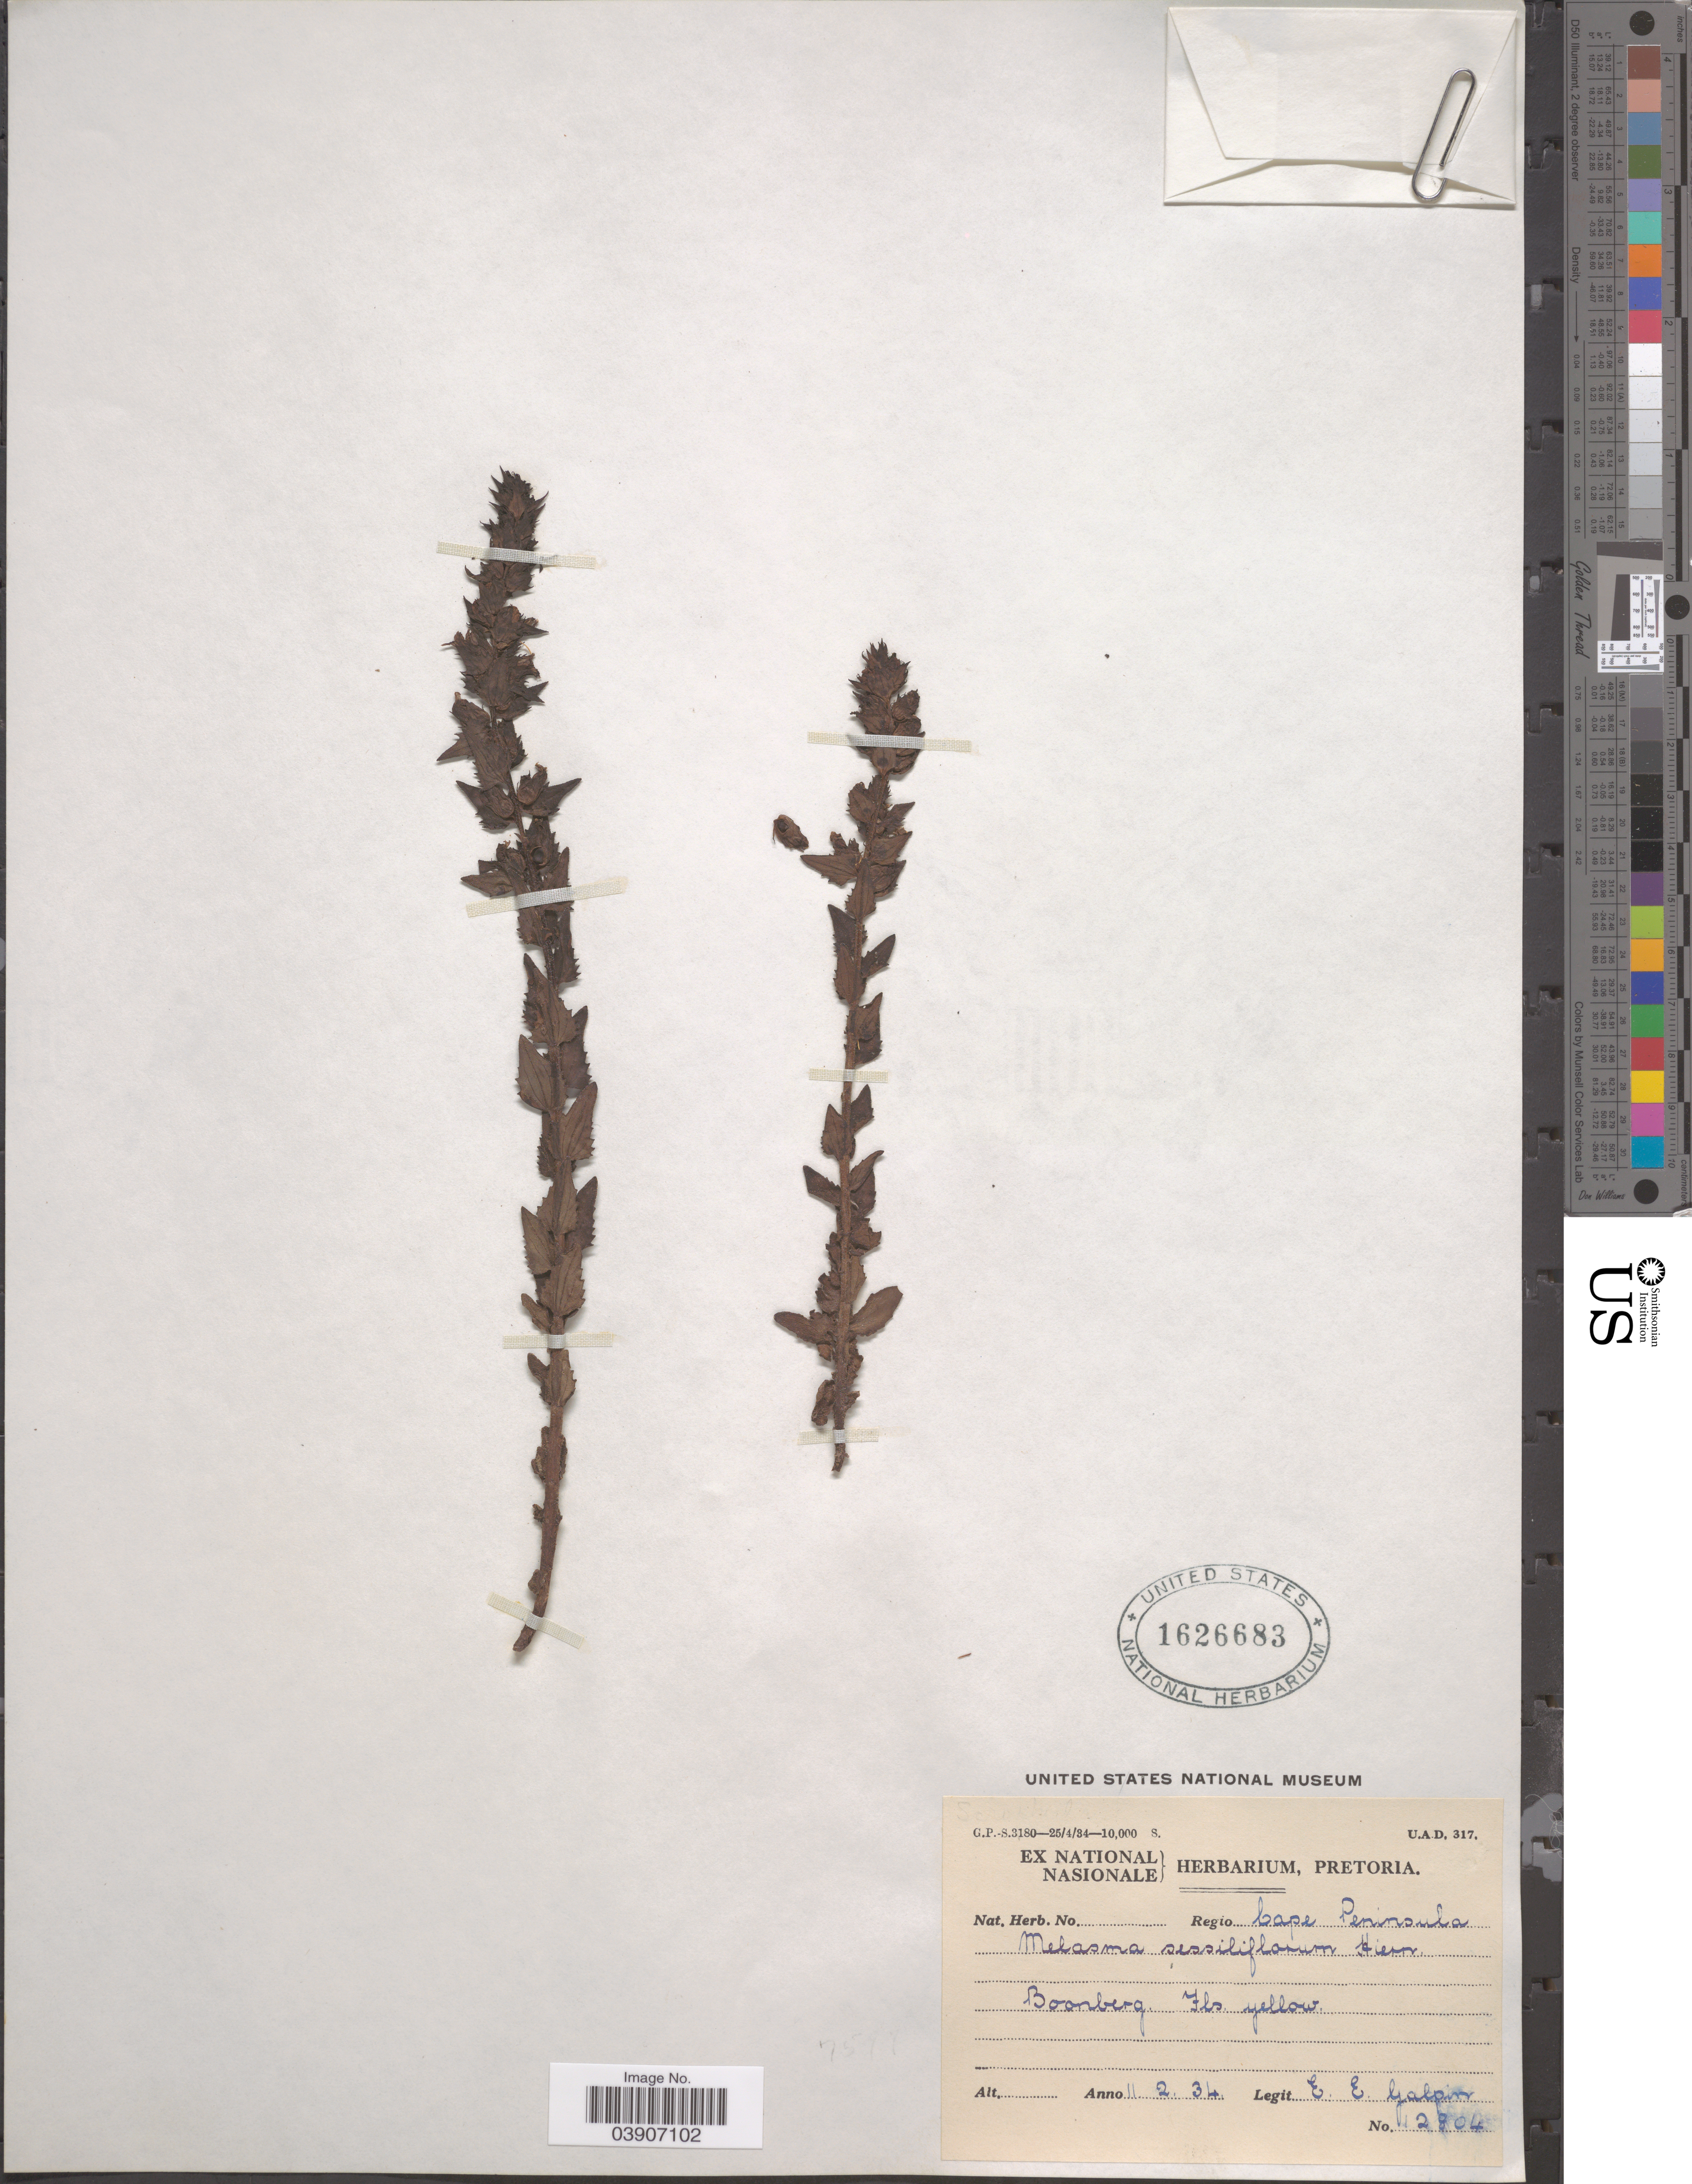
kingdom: Plantae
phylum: Tracheophyta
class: Magnoliopsida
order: Lamiales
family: Orobanchaceae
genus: Melasma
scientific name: Melasma sessiliflorum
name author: (Vahl) Hiern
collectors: E. Galpin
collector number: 12804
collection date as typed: Transcribed d/m/y: 11/2/34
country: South Africa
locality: Regio Cape Peninsula. Boonberg.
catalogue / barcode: US 1626683